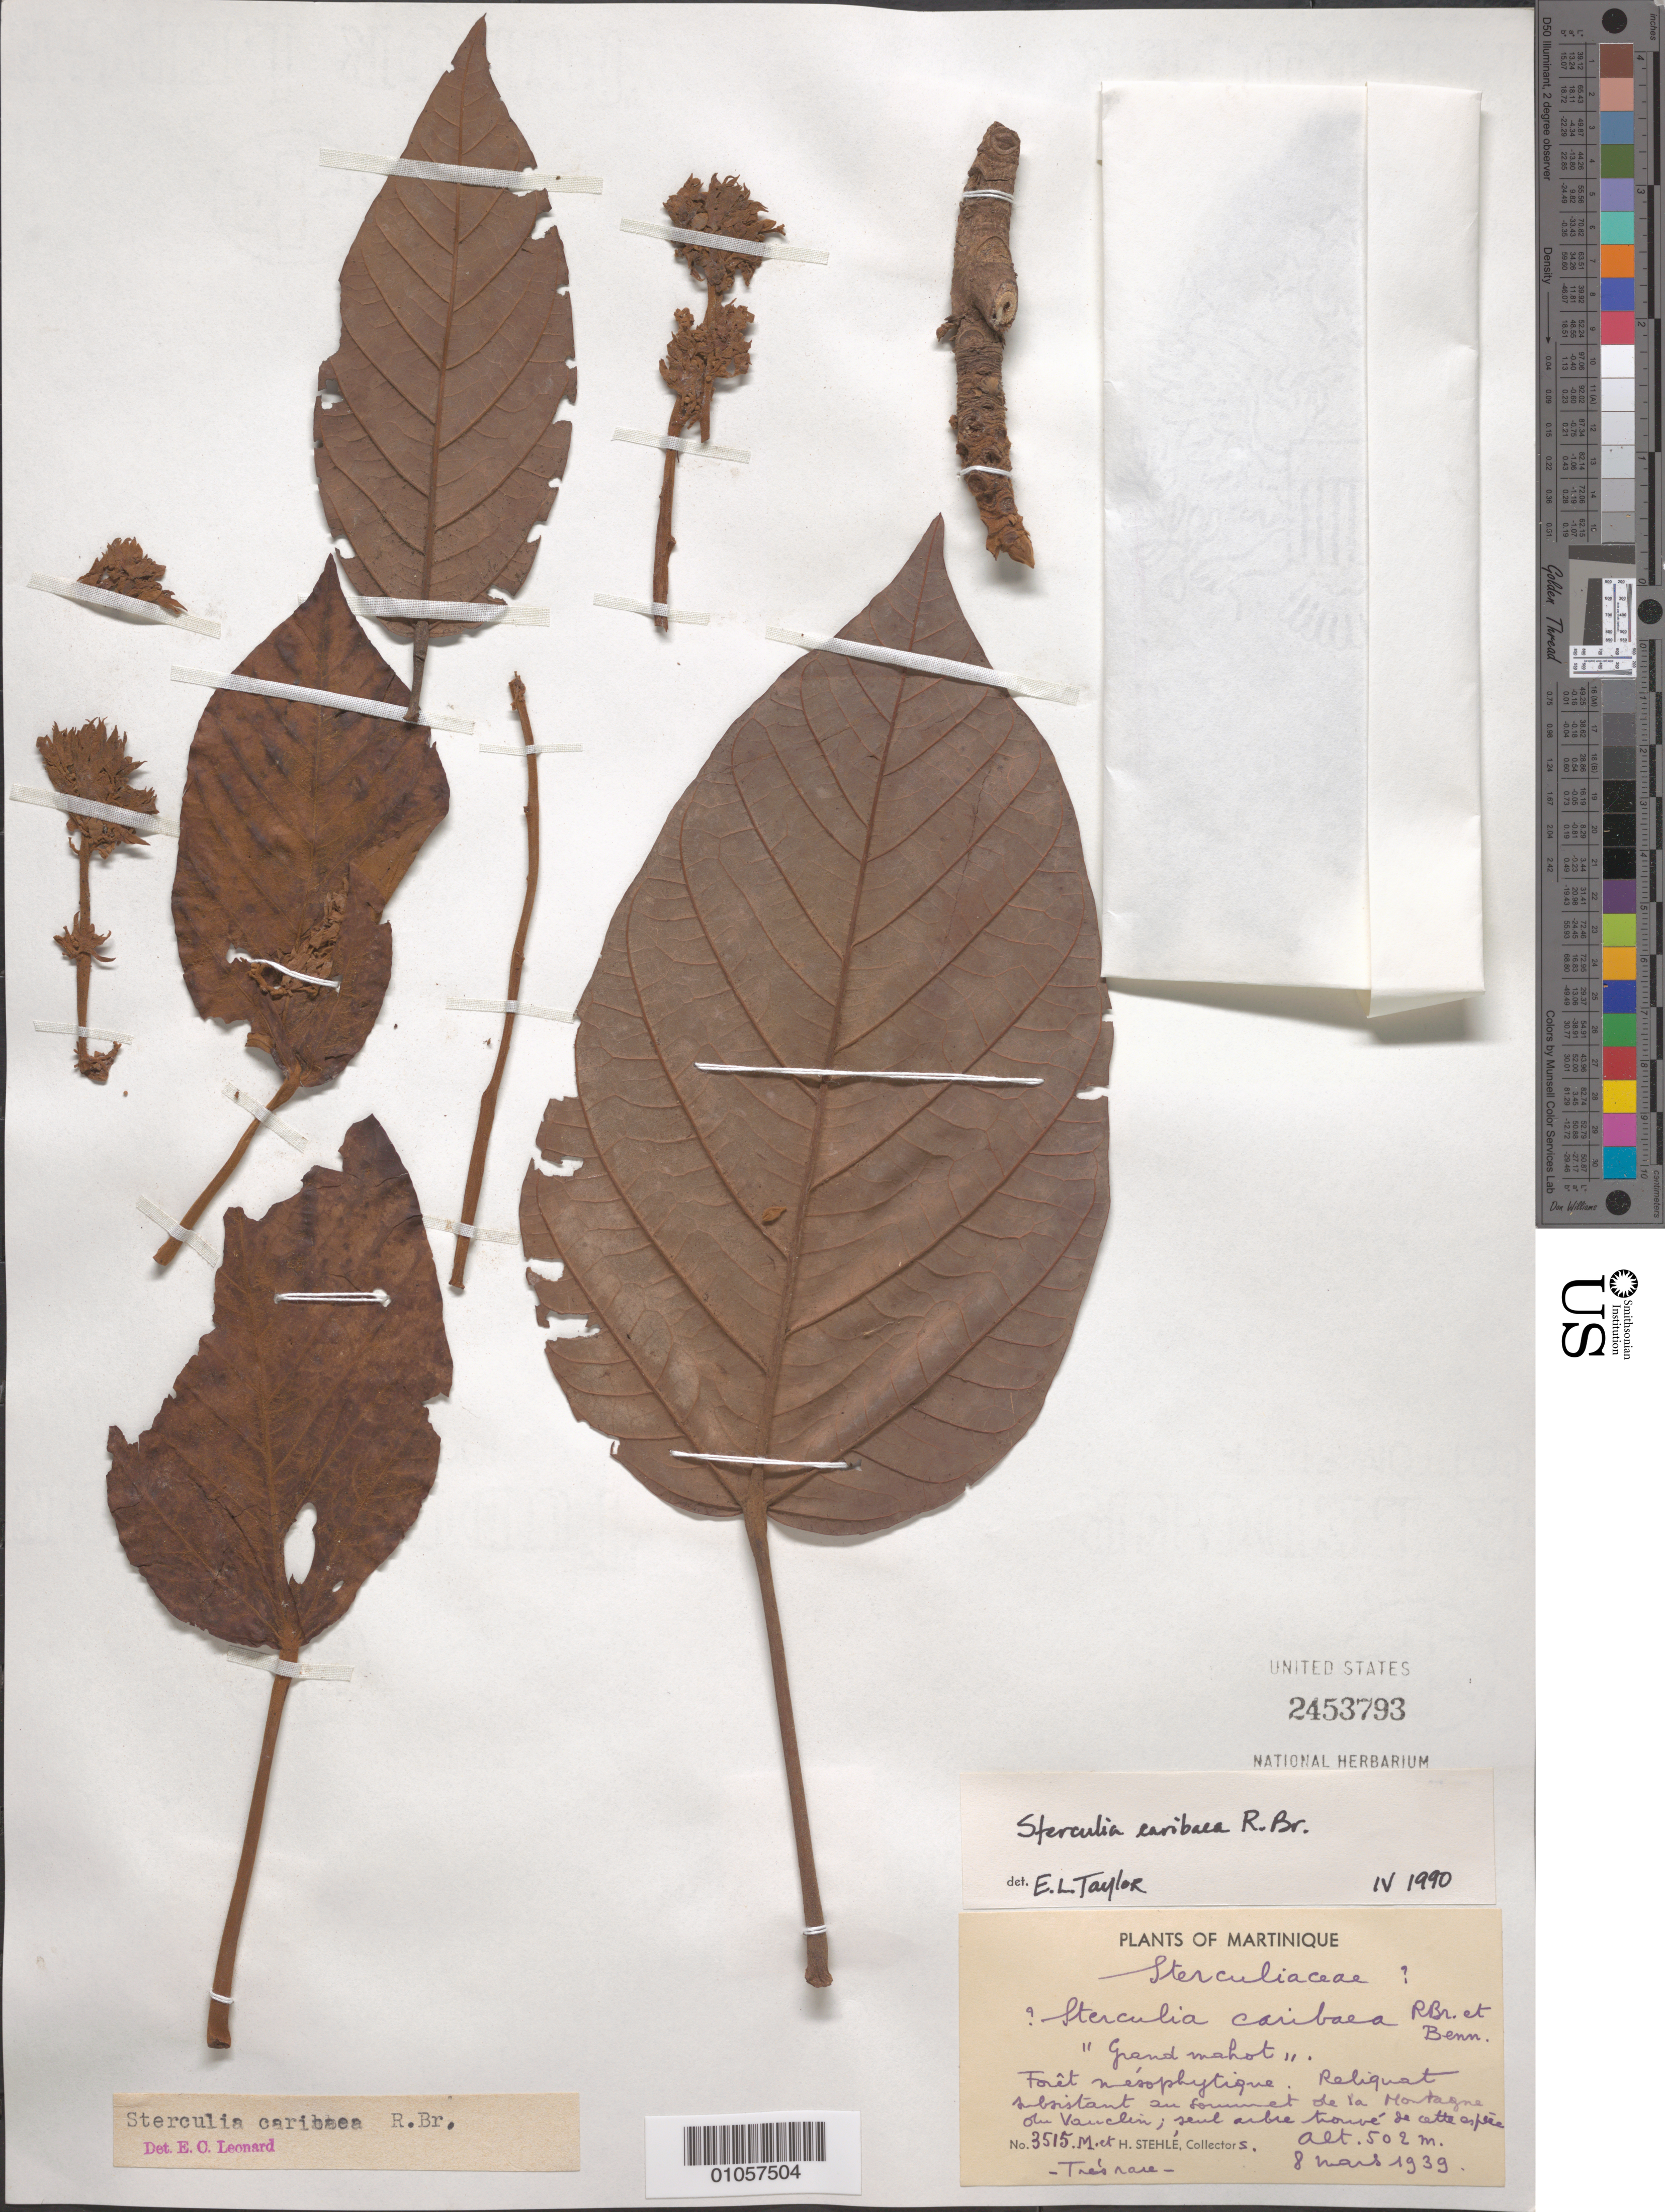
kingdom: Plantae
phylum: Tracheophyta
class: Magnoliopsida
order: Malvales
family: Malvaceae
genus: Sterculia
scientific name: Sterculia caribaea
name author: R. Br.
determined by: Taylor, E. L.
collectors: H. Stehlé & M. Stehlé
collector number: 3515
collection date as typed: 08 Mar 1939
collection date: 1939-03-08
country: Guadeloupe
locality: Montagne du Vauclin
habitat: Forêt mésophytique. Reliquat subsistant du sommet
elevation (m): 502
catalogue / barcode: US 2453793